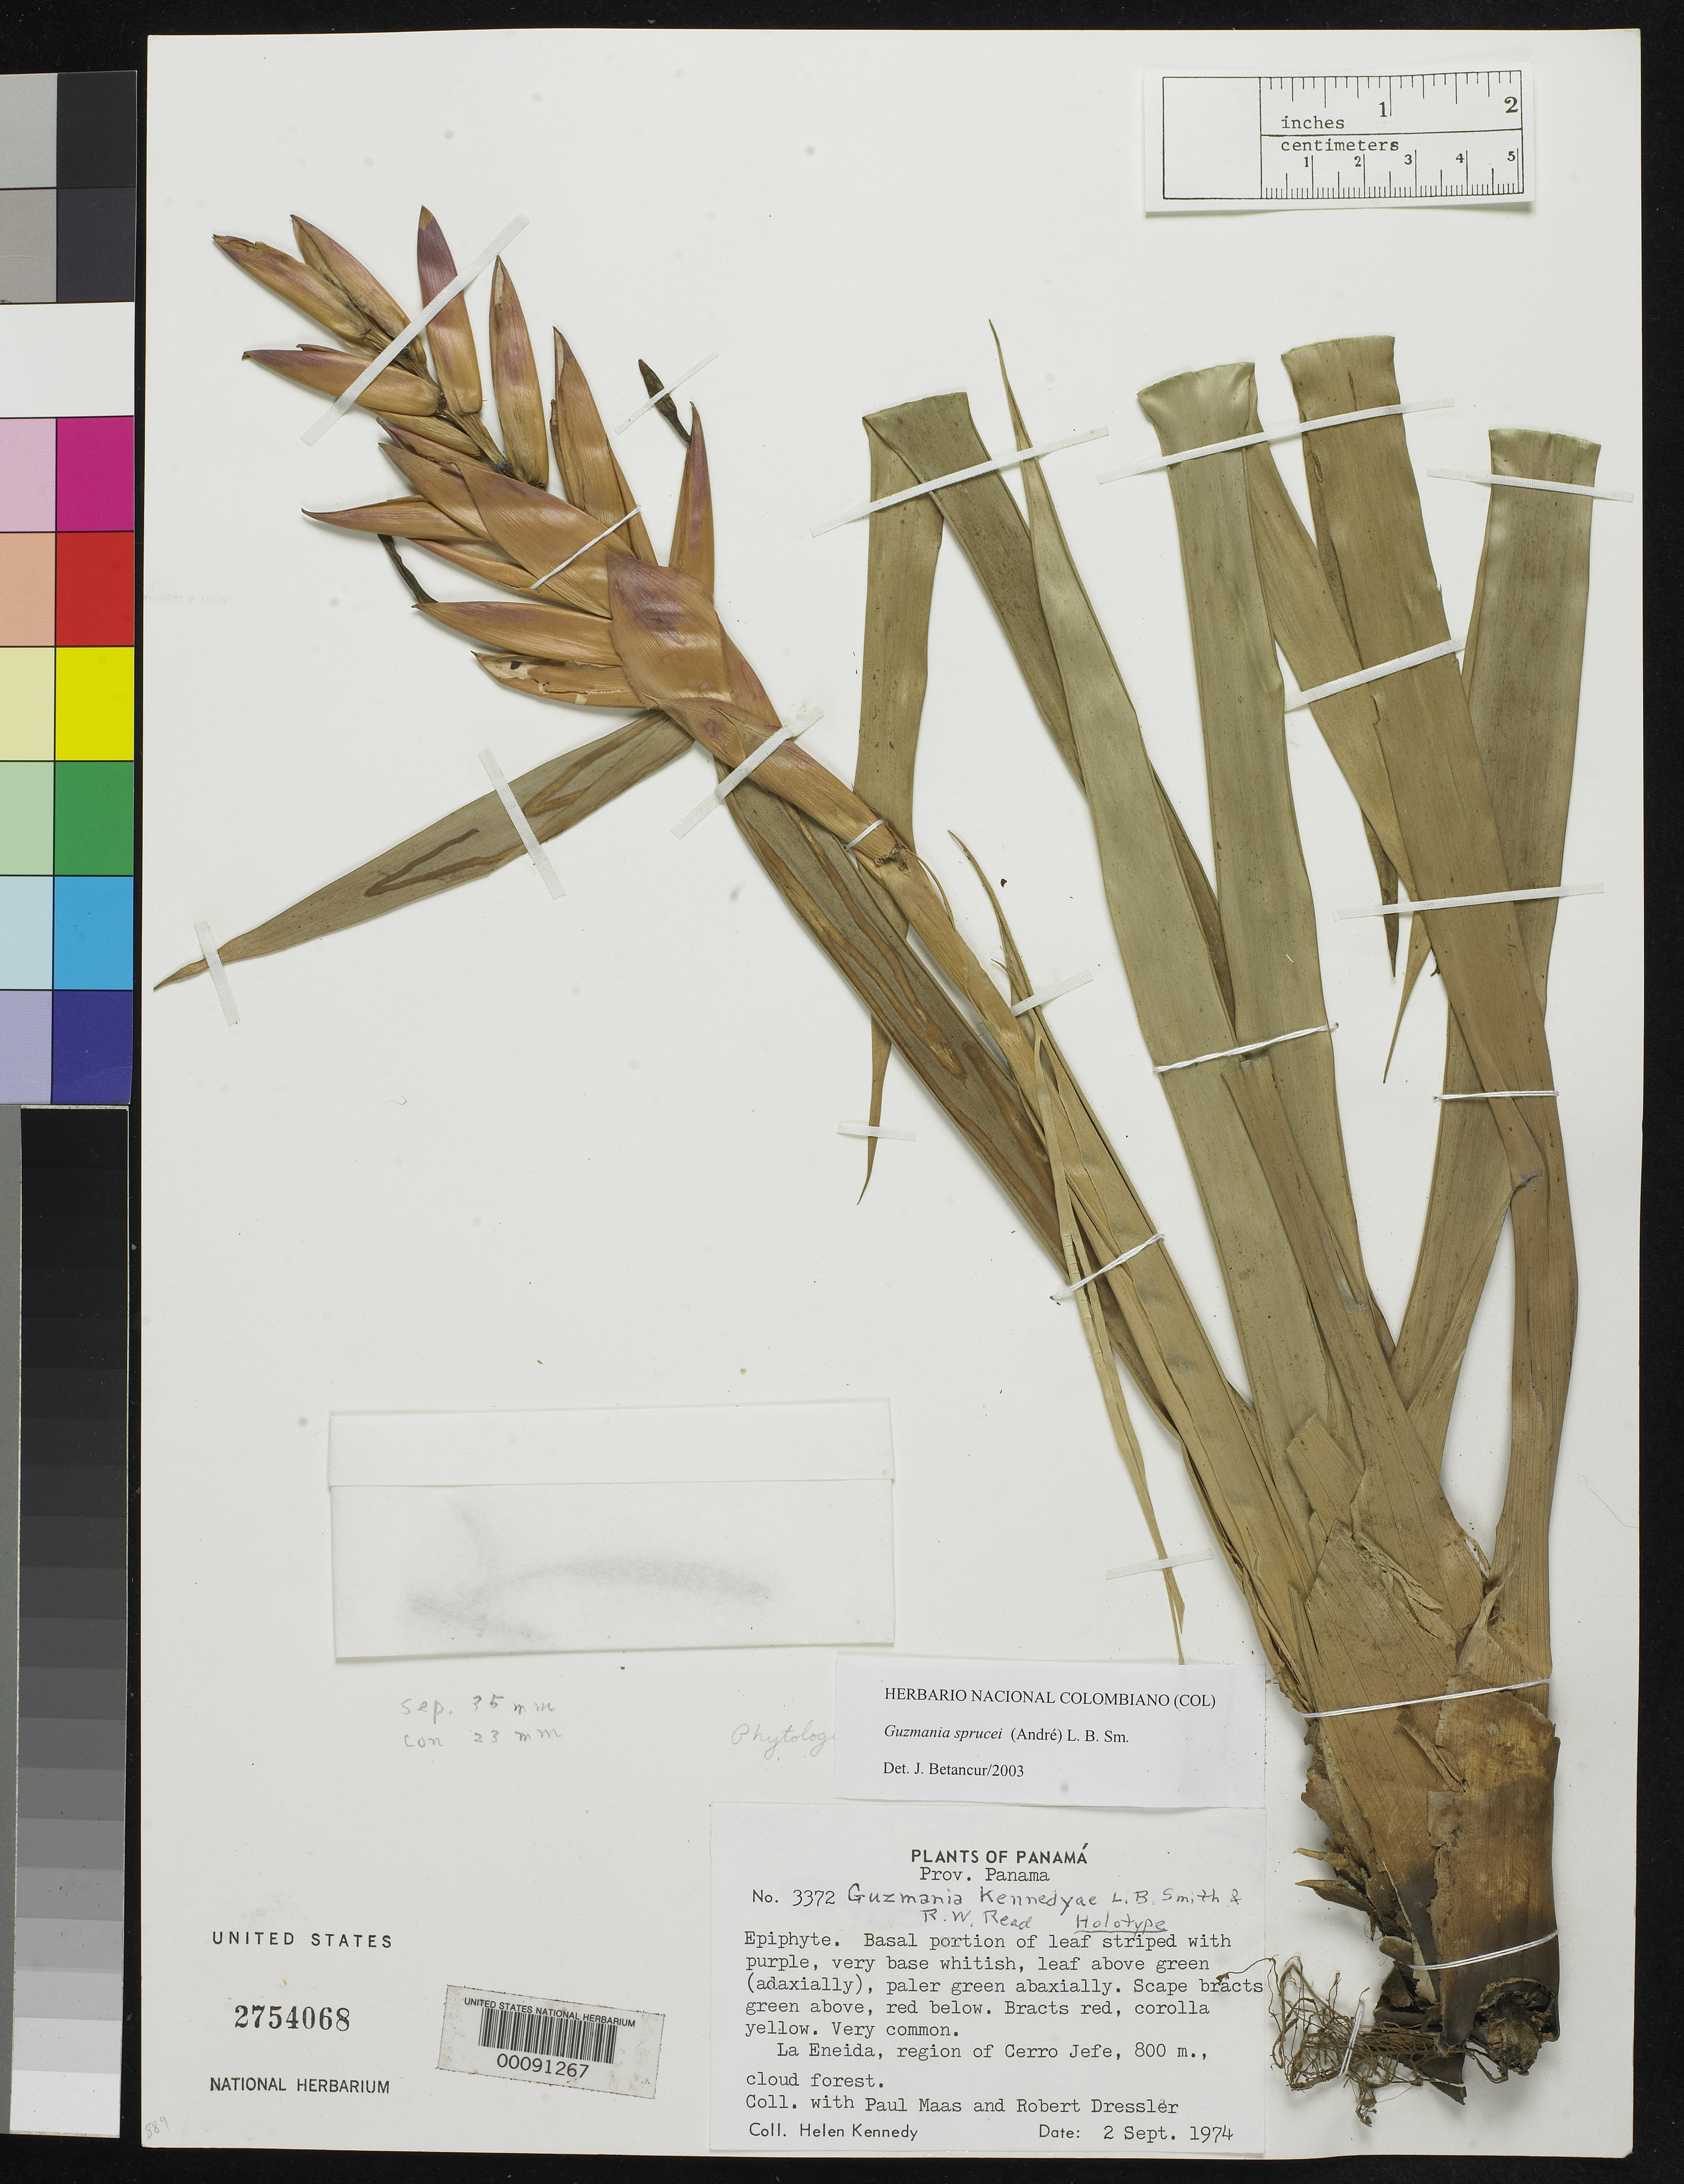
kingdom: Plantae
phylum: Tracheophyta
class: Liliopsida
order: Poales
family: Bromeliaceae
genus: Guzmania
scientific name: Guzmania kennedyae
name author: L.B. Sm. & Read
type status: Holotype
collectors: H. Kennedy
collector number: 3372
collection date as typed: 02 Sep 1974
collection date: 1974-09-02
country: Panama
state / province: Panamá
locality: La Eneida.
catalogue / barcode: US 2754068